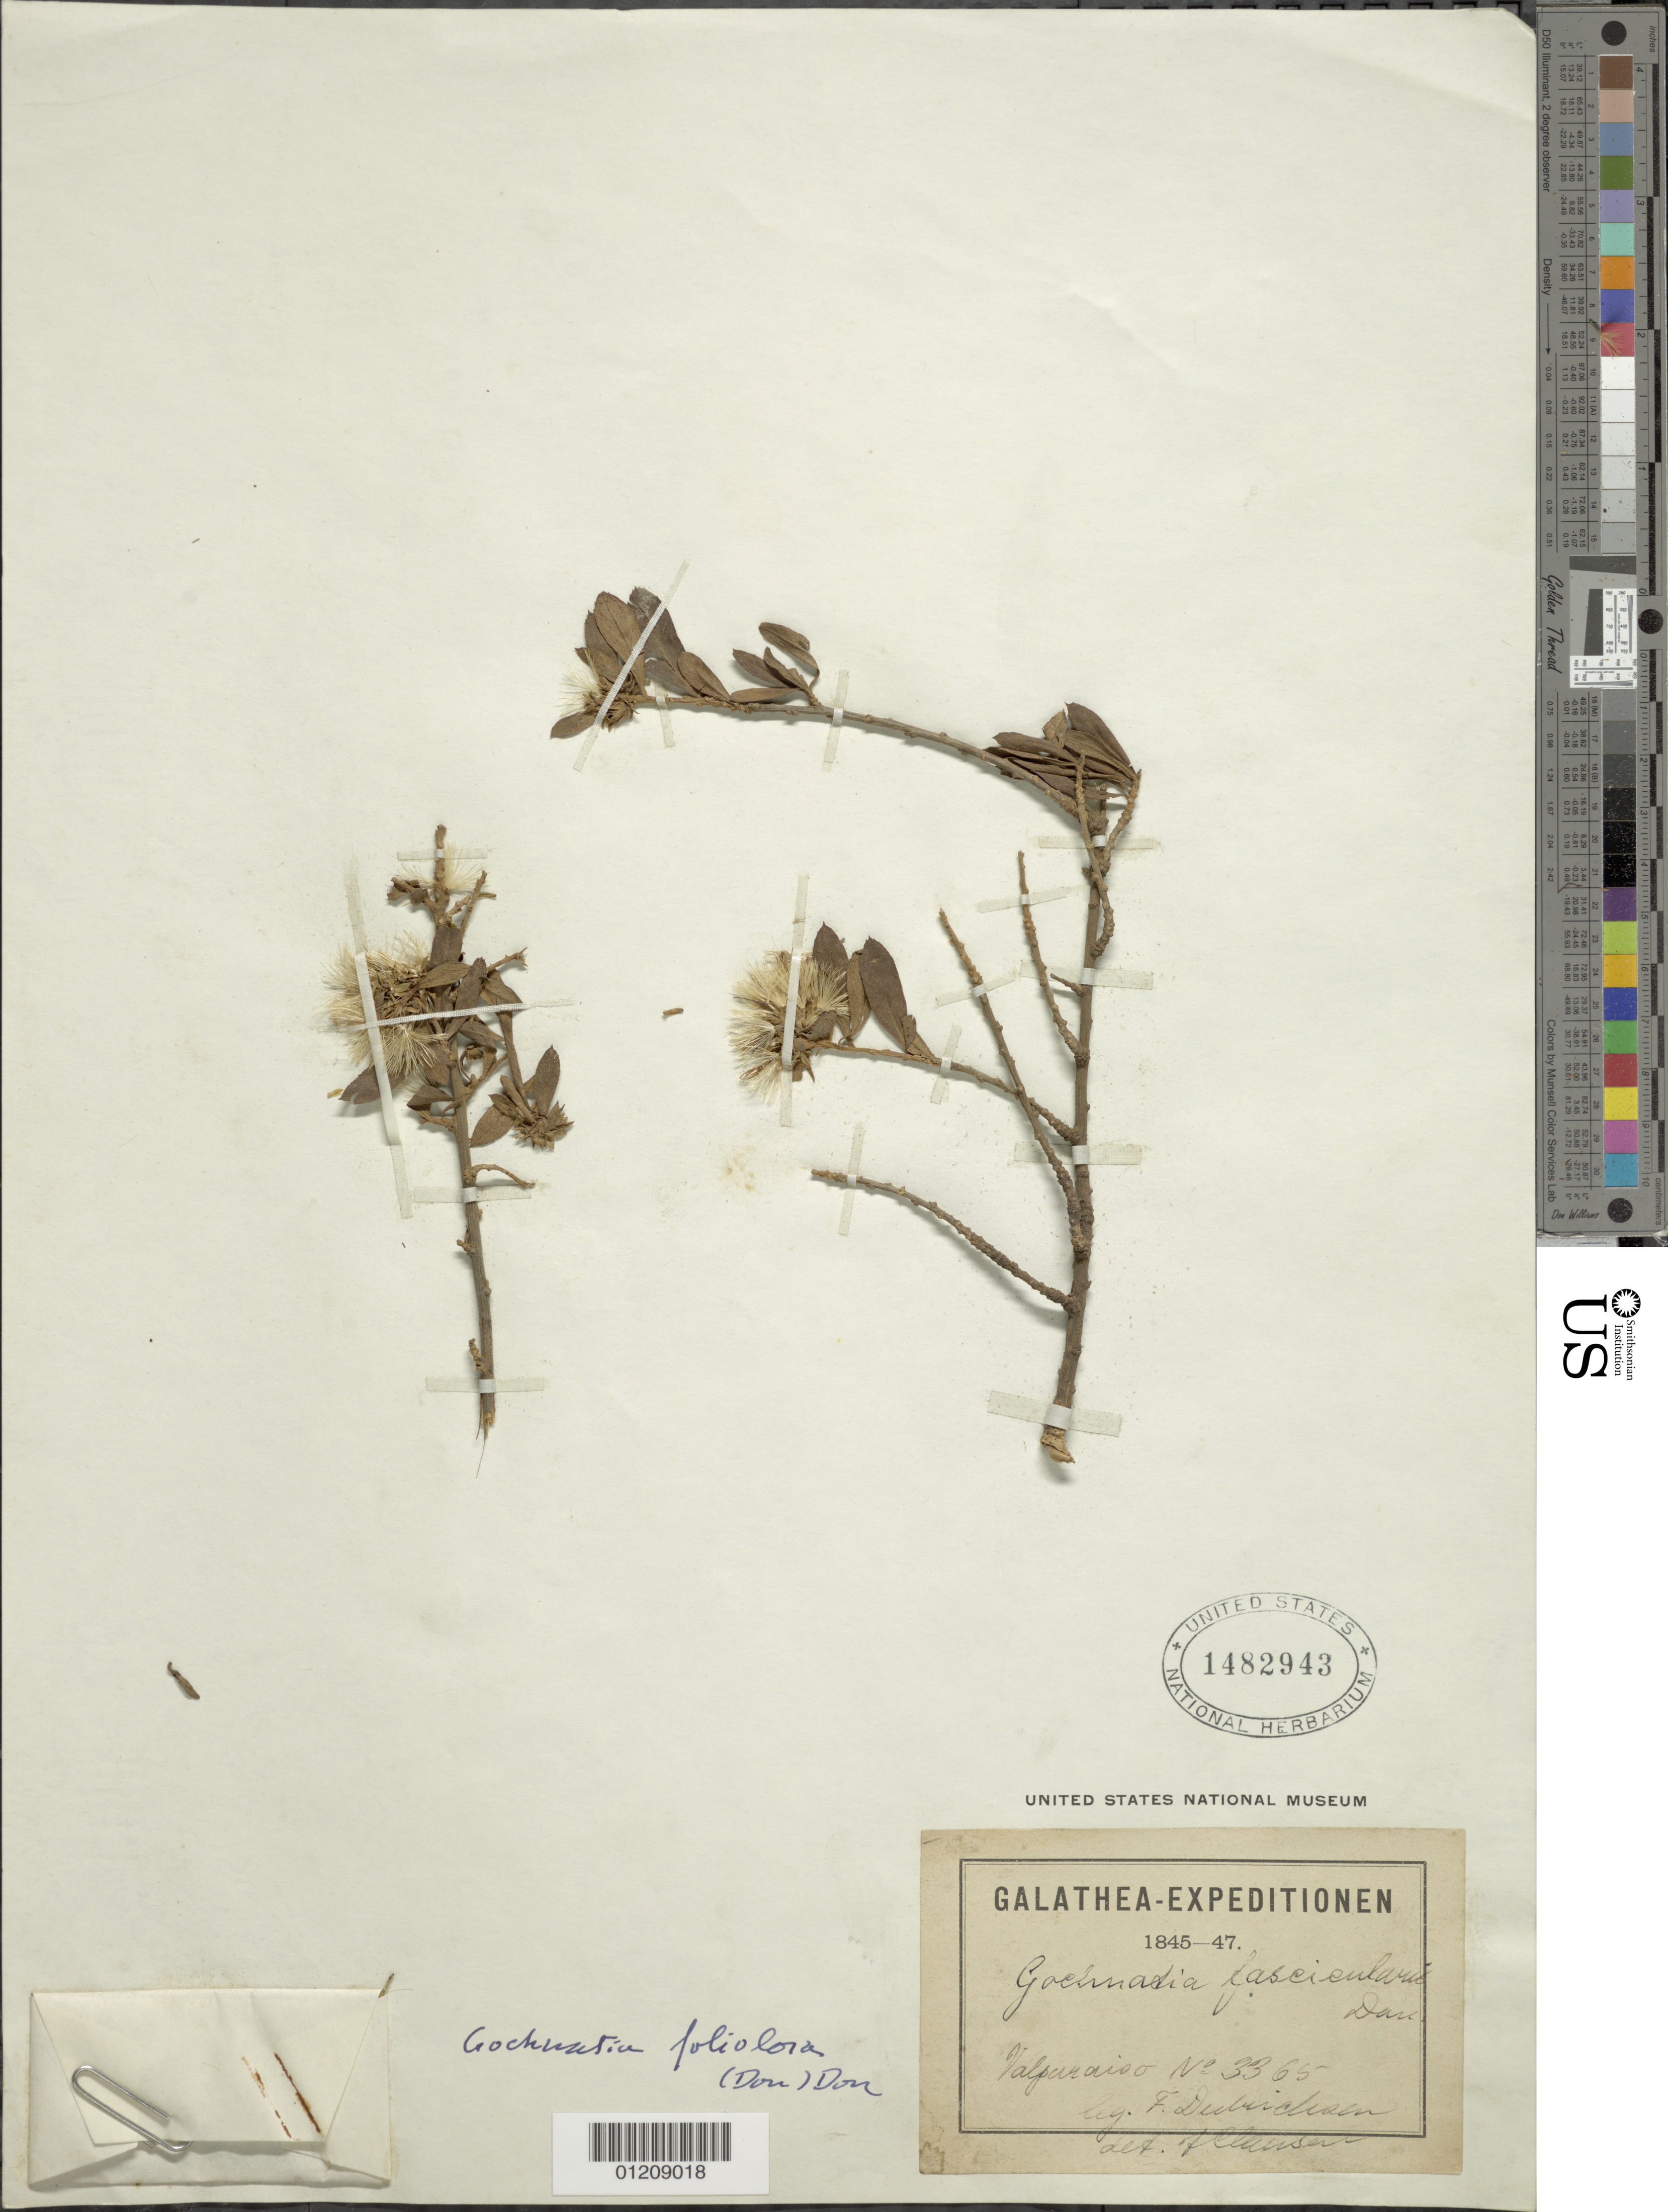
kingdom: Plantae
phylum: Tracheophyta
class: Magnoliopsida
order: Asterales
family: Asteraceae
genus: Pentaphorus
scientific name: Pentaphorus foliolosus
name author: D. Don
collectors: F. Dulirdisen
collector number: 3365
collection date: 1845/1847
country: Chile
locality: Valparaiso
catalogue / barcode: US 1482943